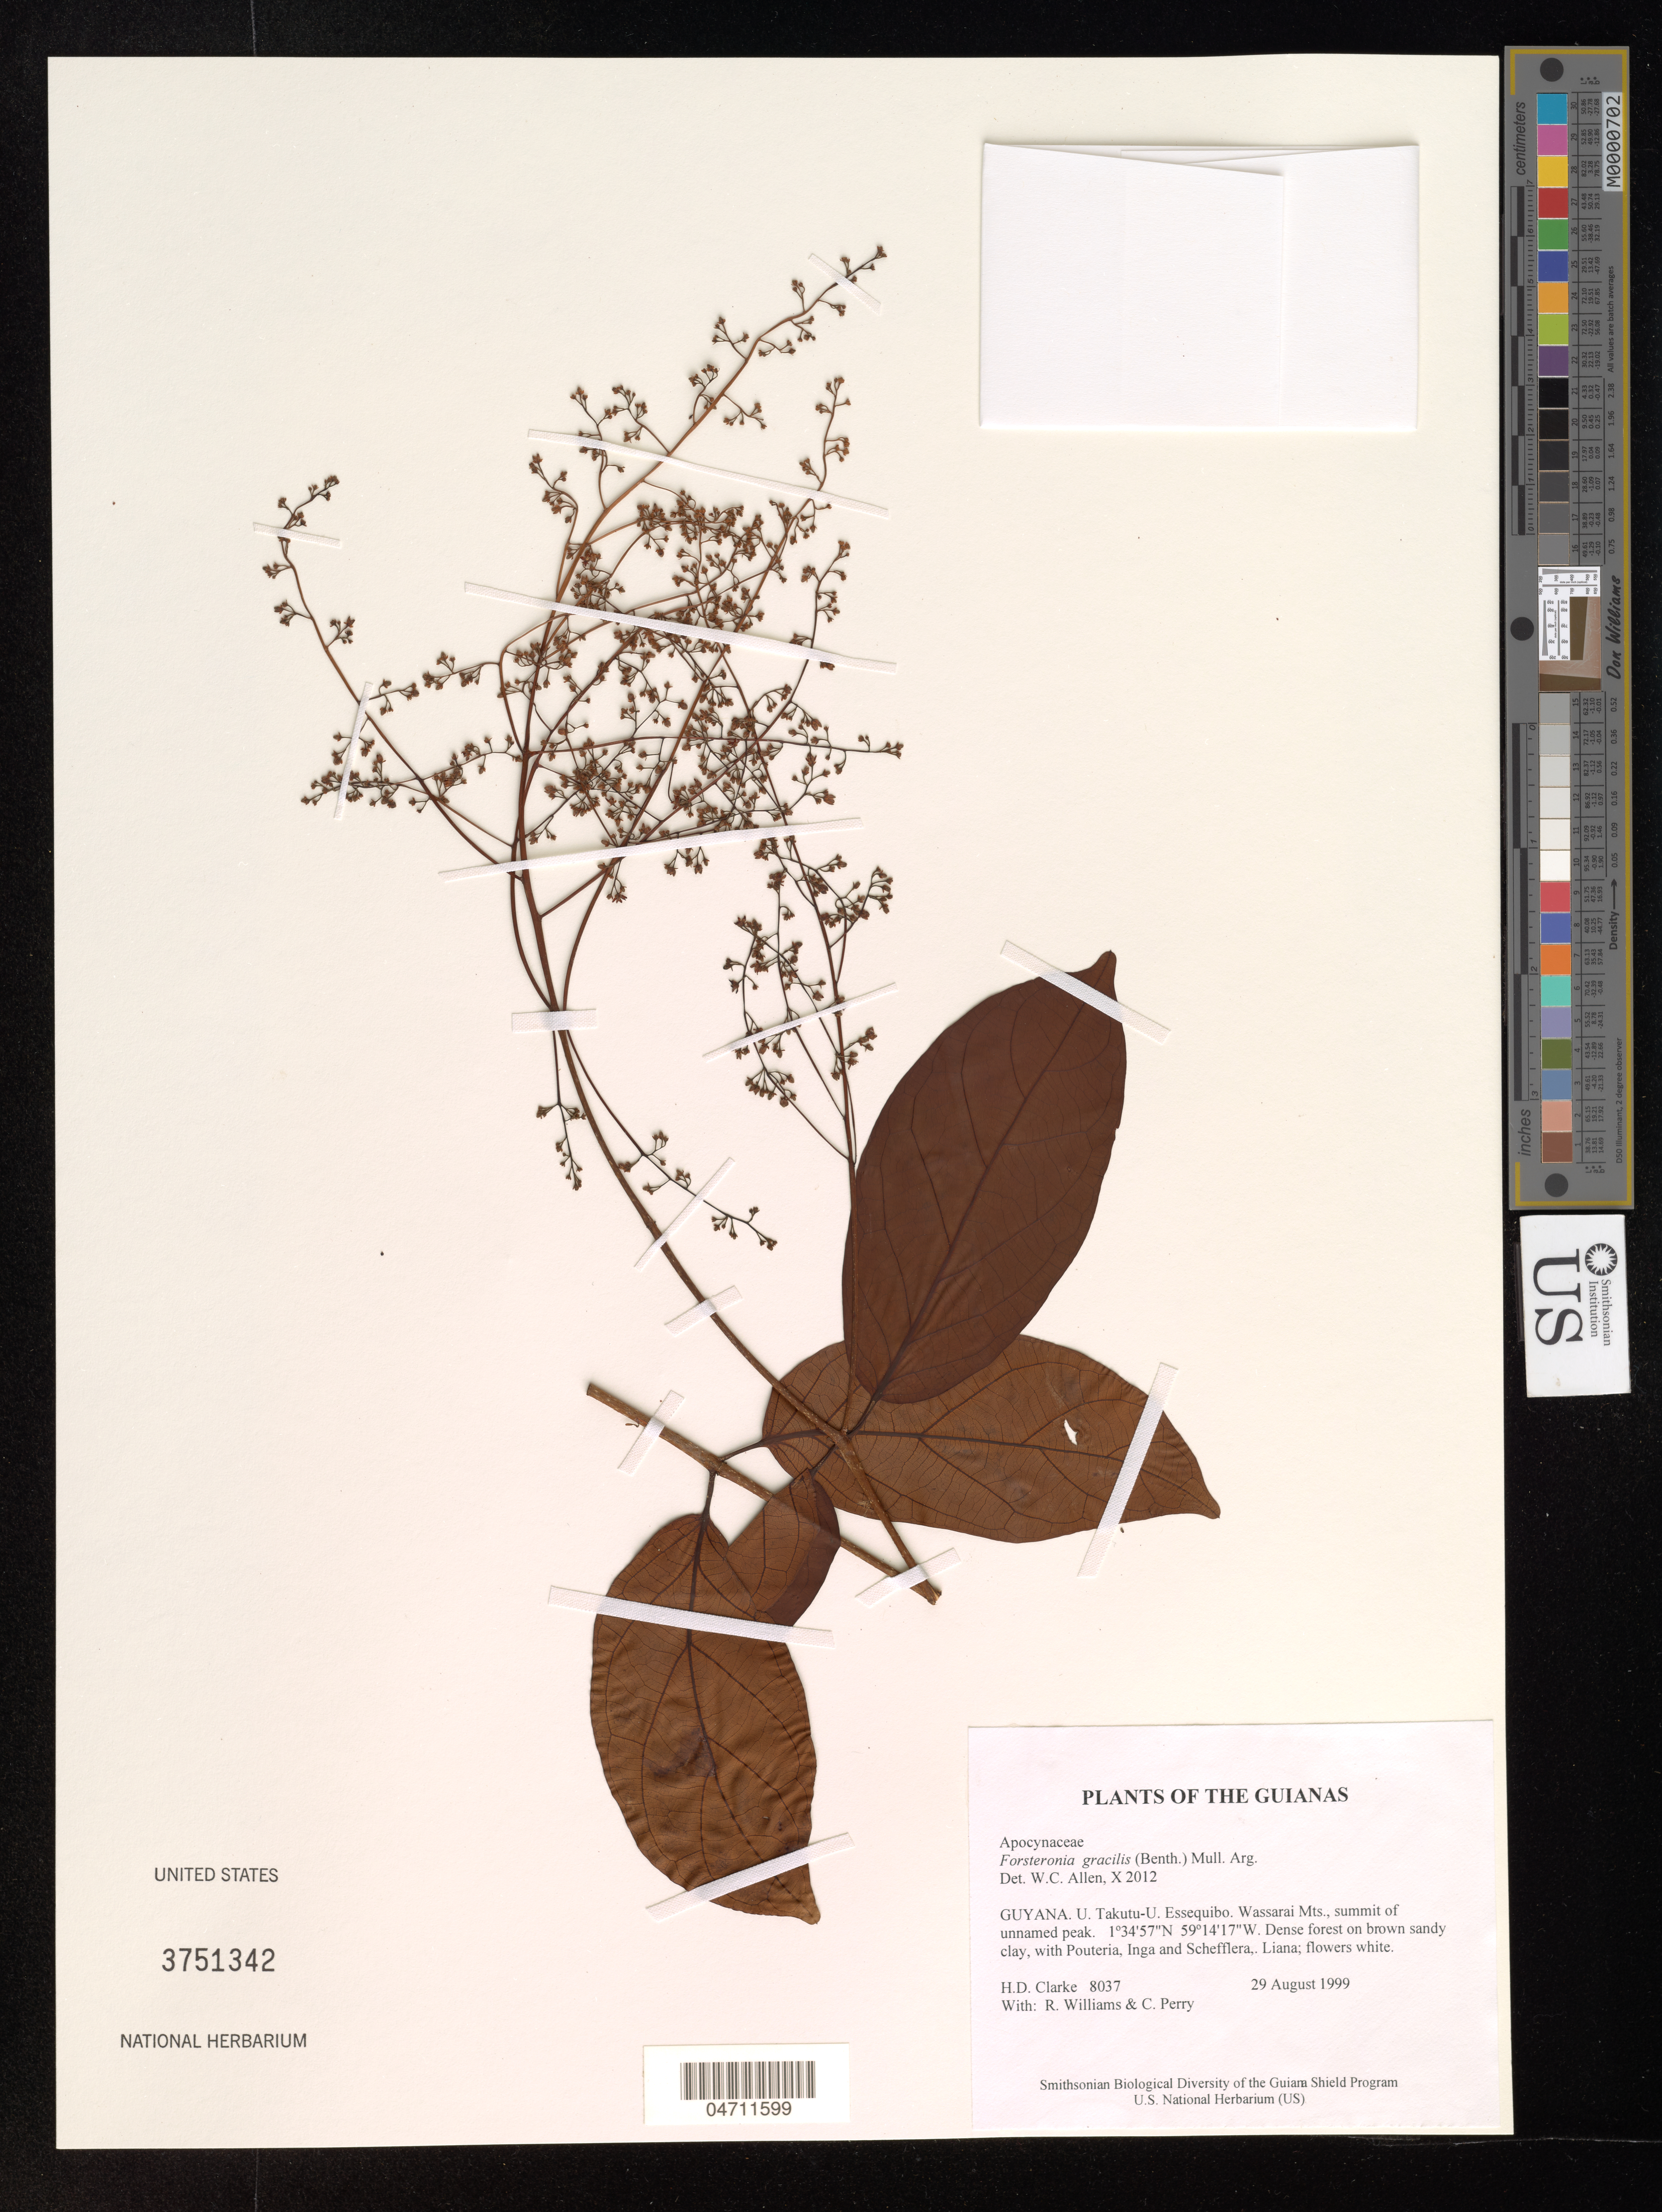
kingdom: Plantae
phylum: Tracheophyta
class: Magnoliopsida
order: Gentianales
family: Apocynaceae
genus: Forsteronia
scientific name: Forsteronia gracilis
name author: (Benth.) Müll. Arg.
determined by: Allen, W. C.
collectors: H. D. Clarke, R. Williams & C. Perry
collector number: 8037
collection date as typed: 29 August 1999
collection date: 1999-08-29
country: Guyana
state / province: U. Takutu-U. Essequibo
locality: Wassarai Mts., summit of unnamed peak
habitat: Dense forest on brown sandy clay, with Pouteria, Inga and Schefflera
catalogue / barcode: US 3751342